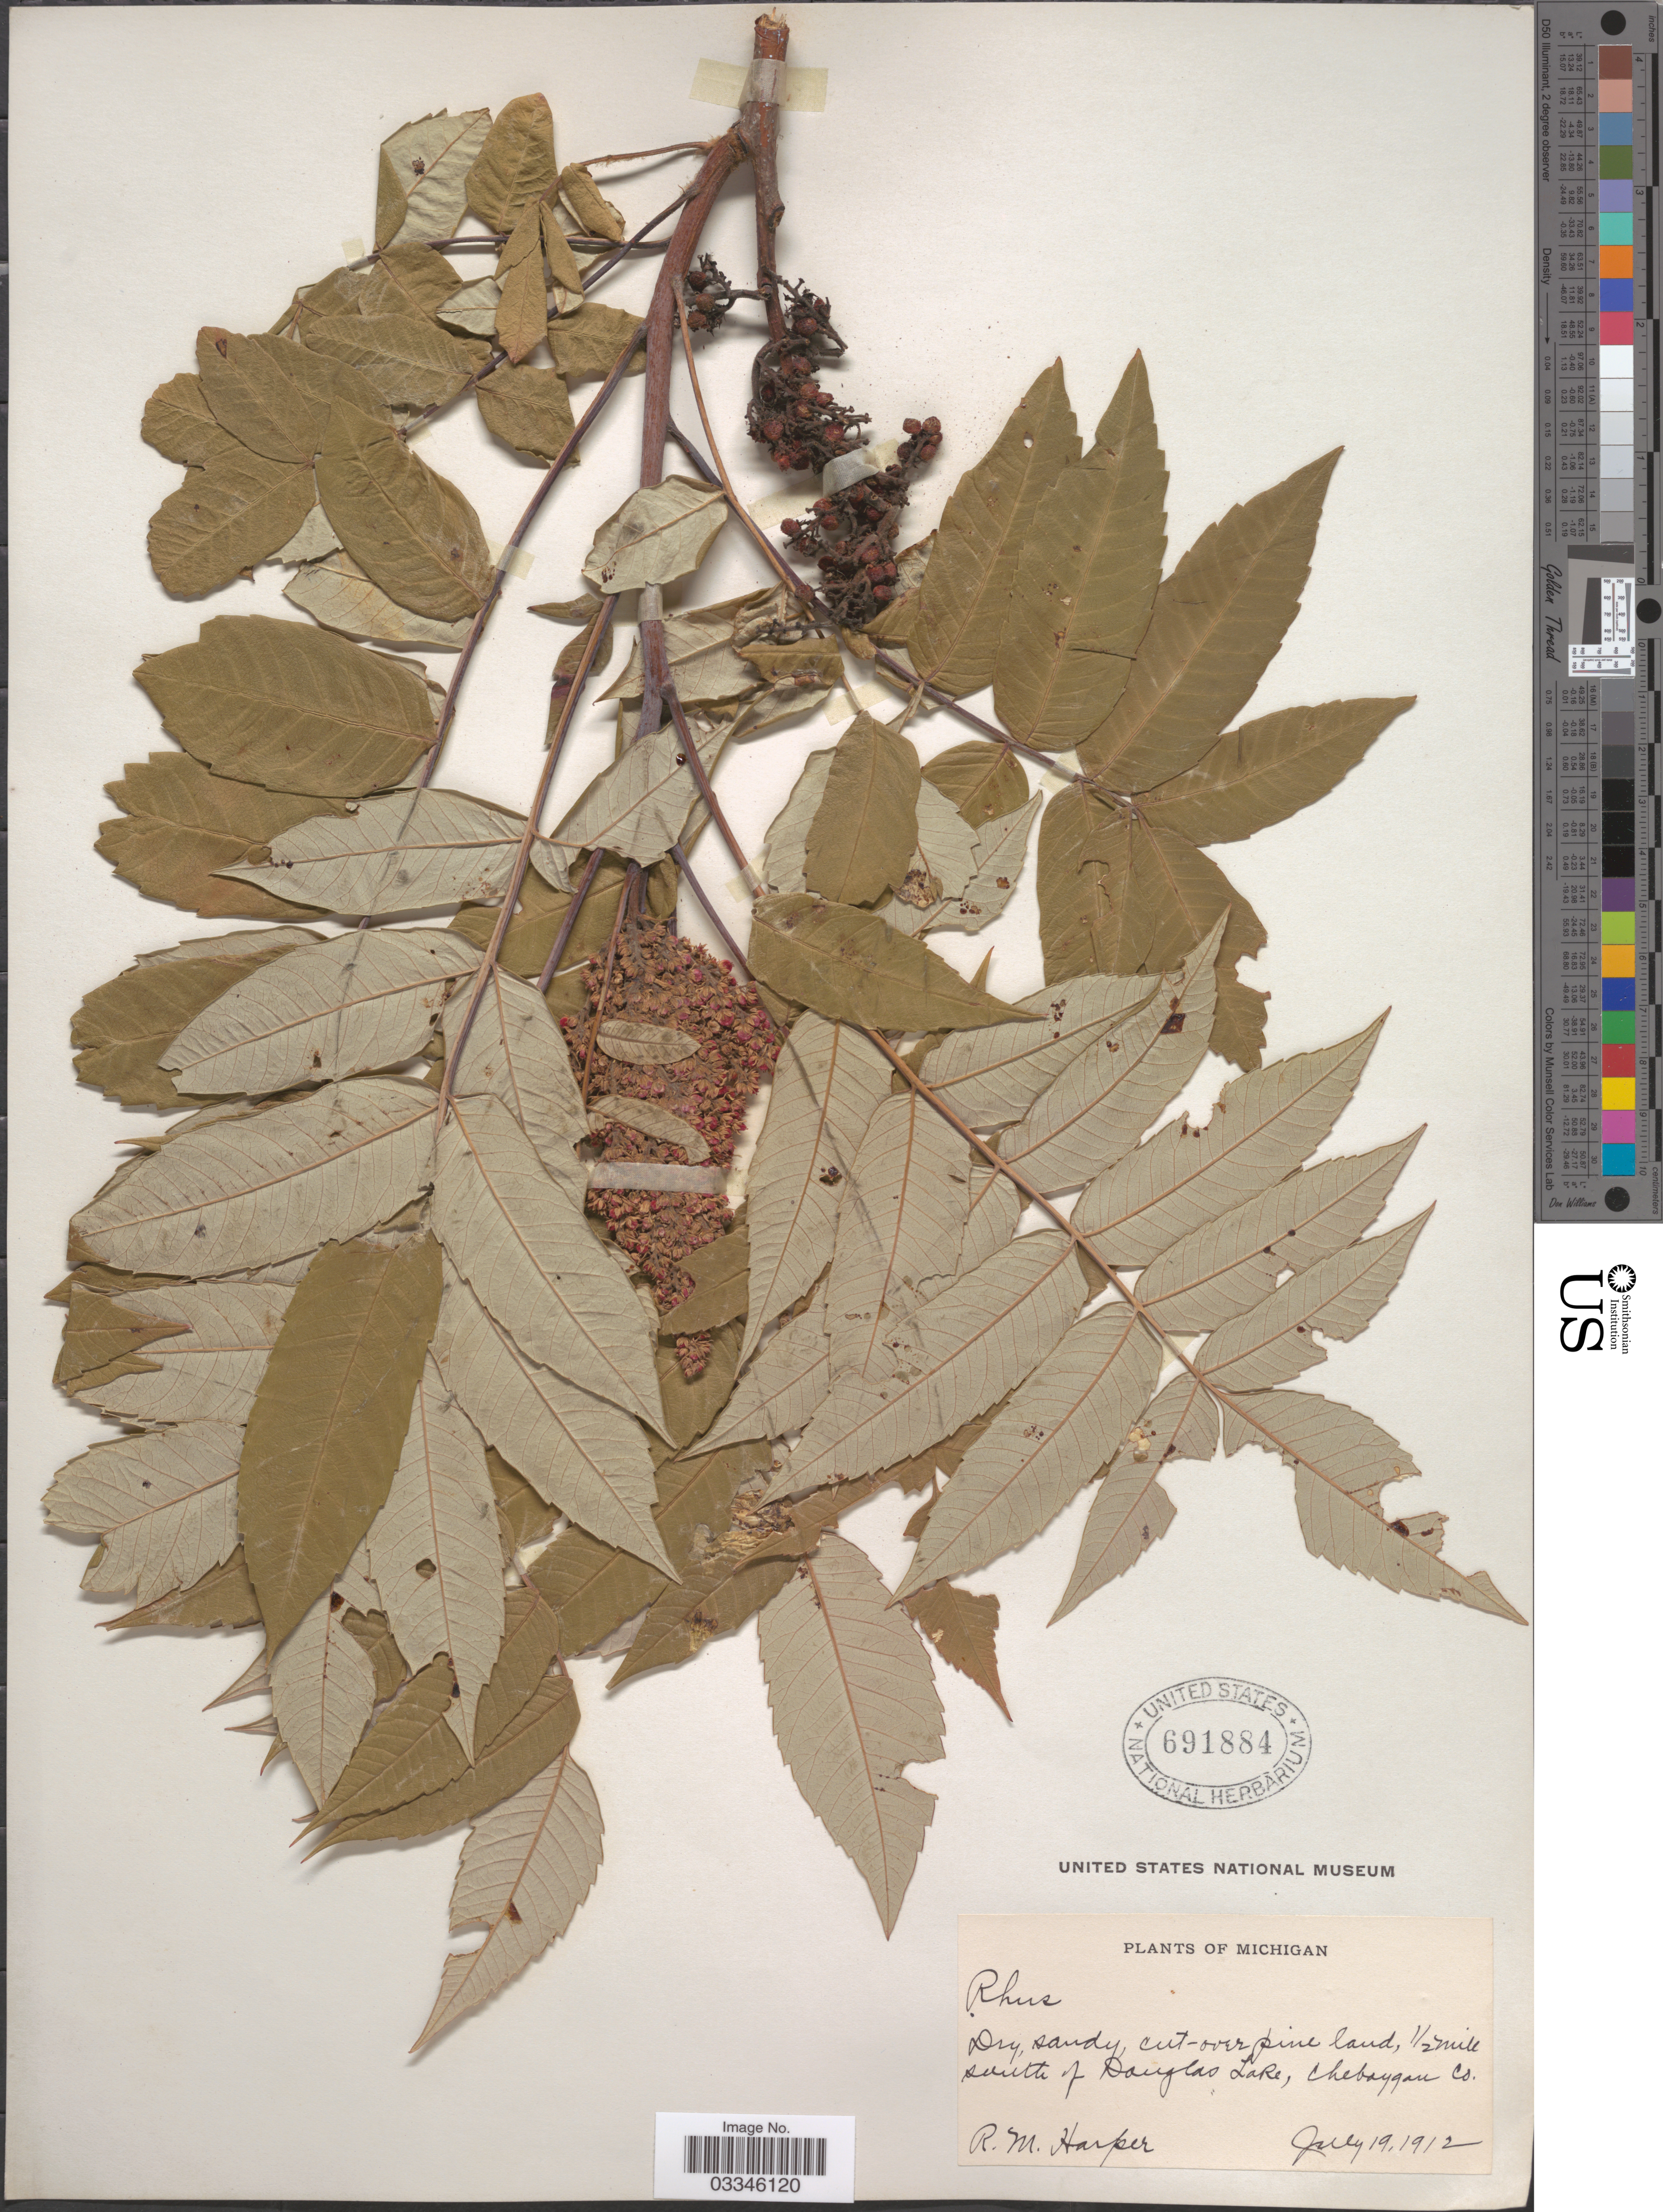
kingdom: Plantae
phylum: Tracheophyta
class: Magnoliopsida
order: Sapindales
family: Anacardiaceae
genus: Rhus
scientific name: Rhus glabra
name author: L.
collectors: R. Harper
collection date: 1912-07-19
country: United States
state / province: Michigan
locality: ½ mile south of Douglas Lake, Cheboygan Co.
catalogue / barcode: US 691884